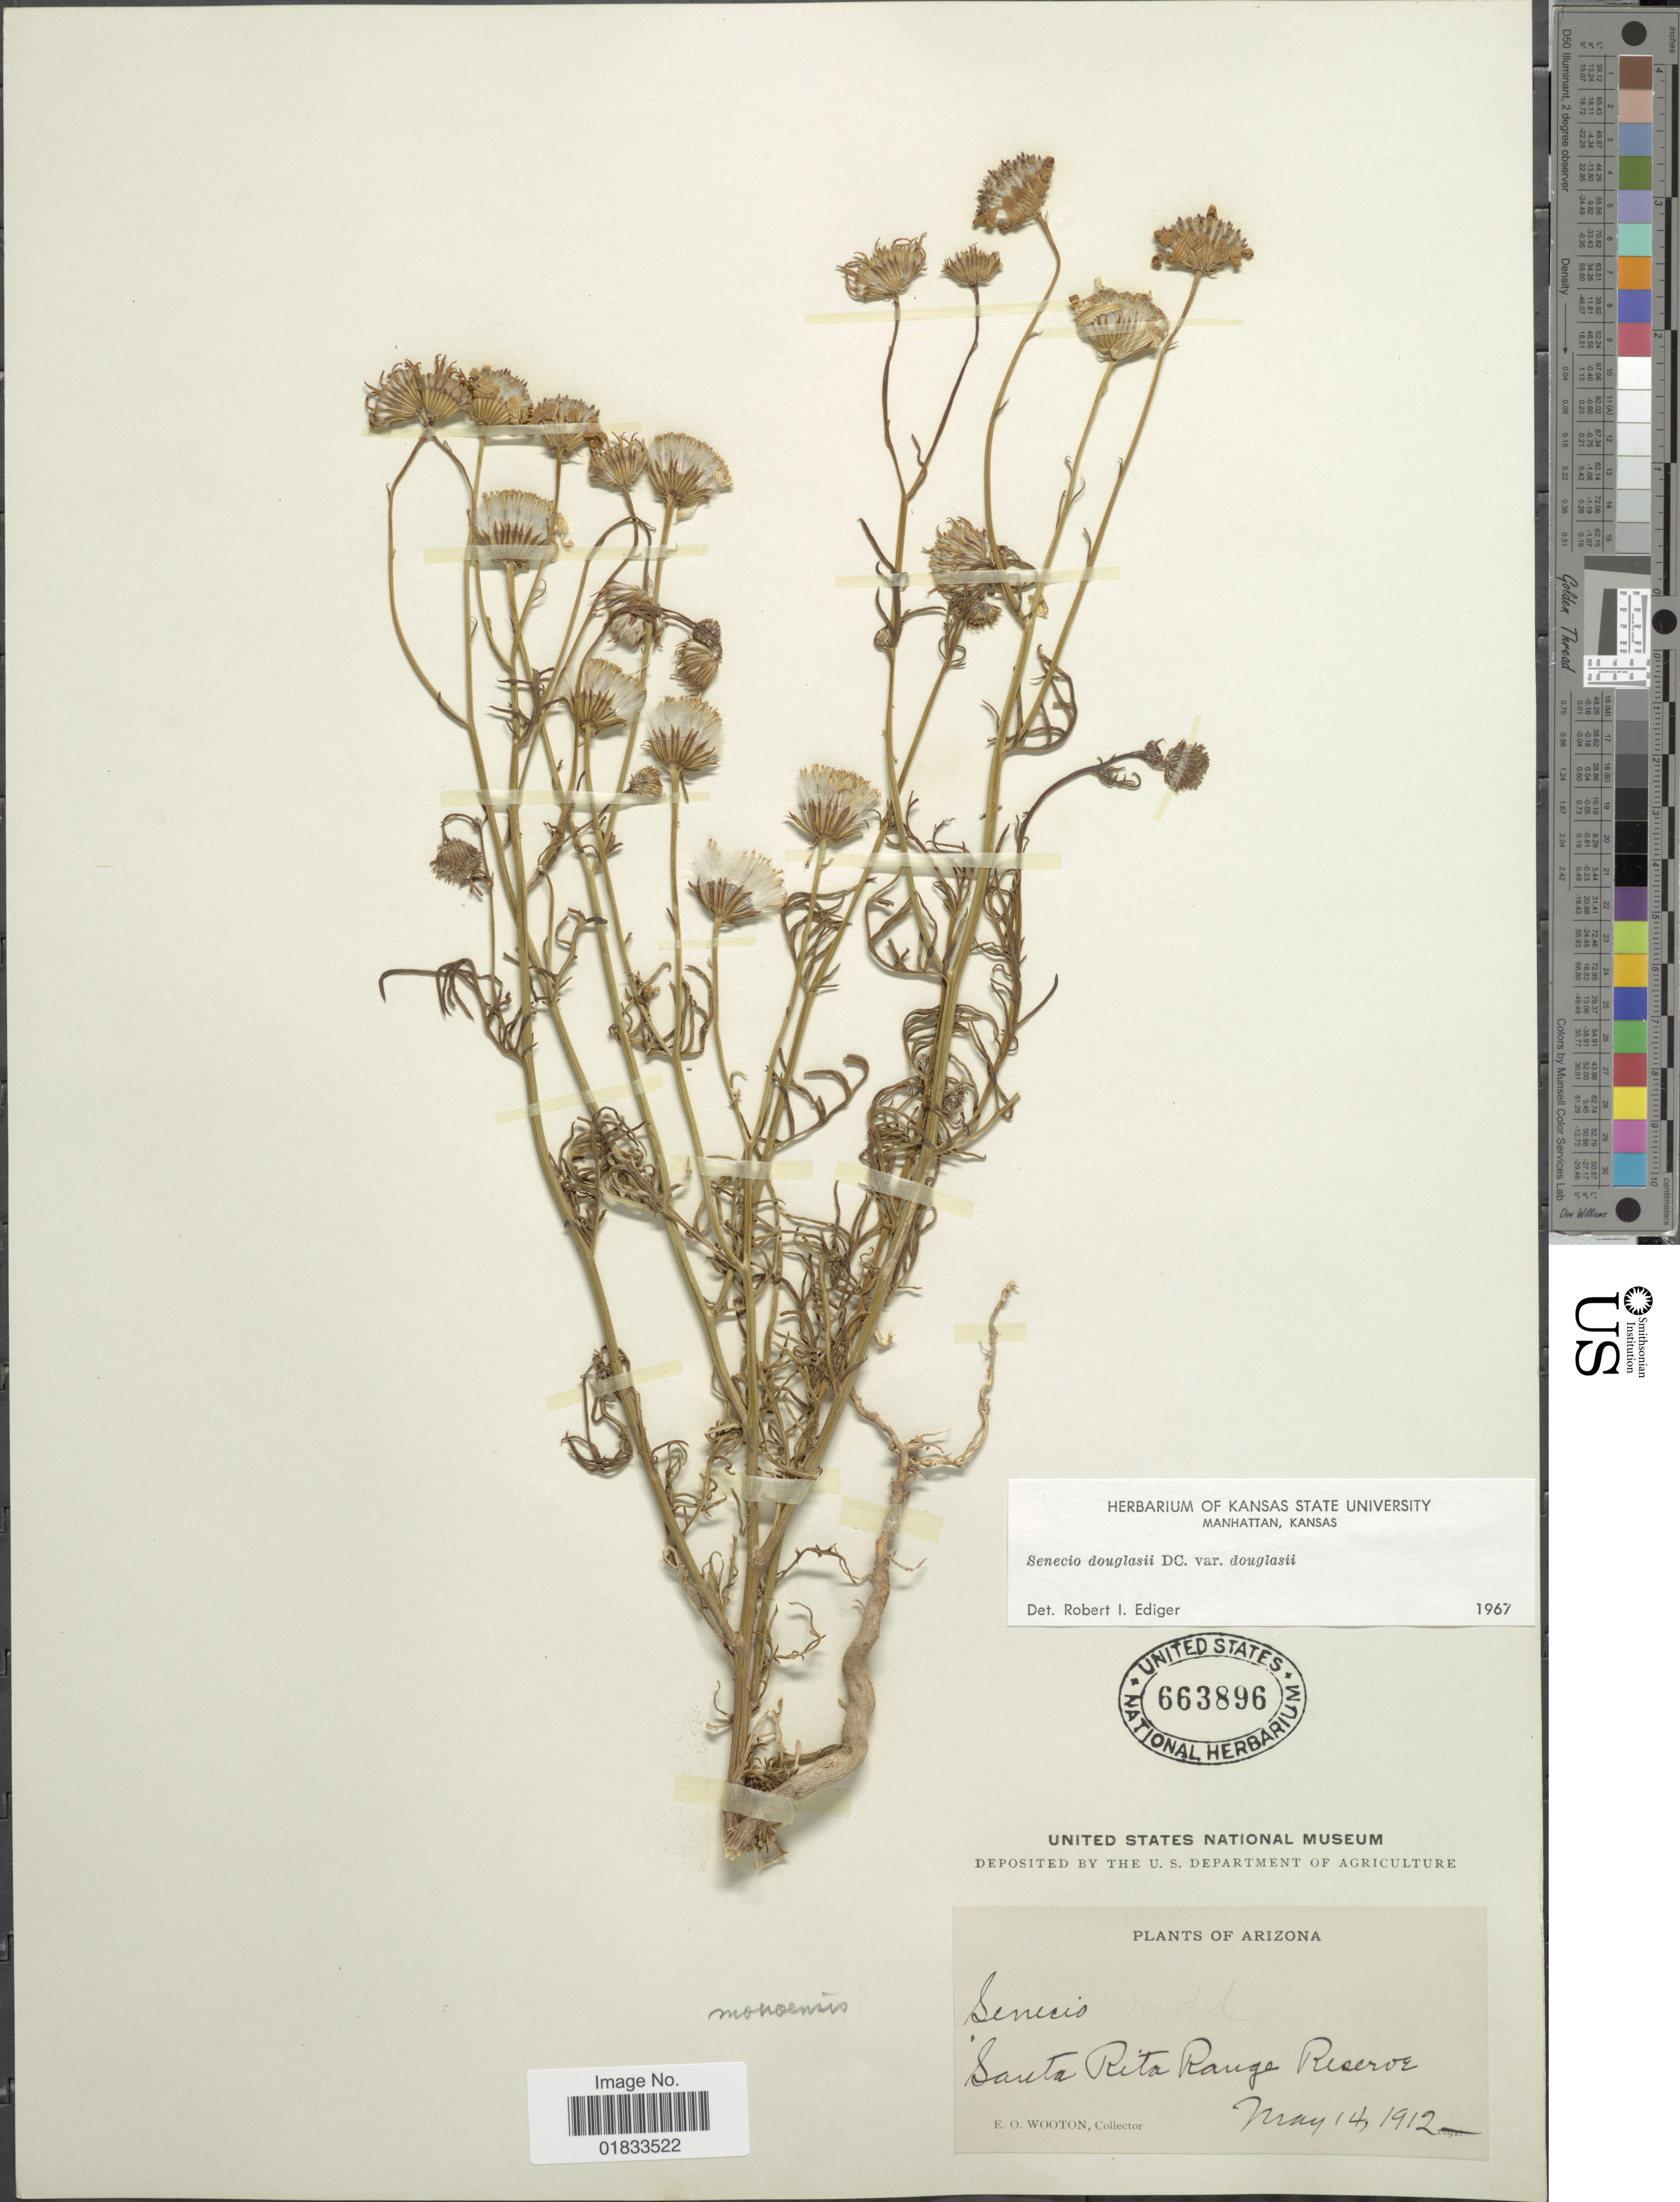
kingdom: Plantae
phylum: Tracheophyta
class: Magnoliopsida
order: Asterales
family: Asteraceae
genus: Senecio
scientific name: Senecio flaccidus var. douglasii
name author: (DC.) B.L. Turner & T.M. Barkley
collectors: E. O. Wooton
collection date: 1912-05-14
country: United States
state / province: Arizona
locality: Santa Rita Range Reserve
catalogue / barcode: US 663896